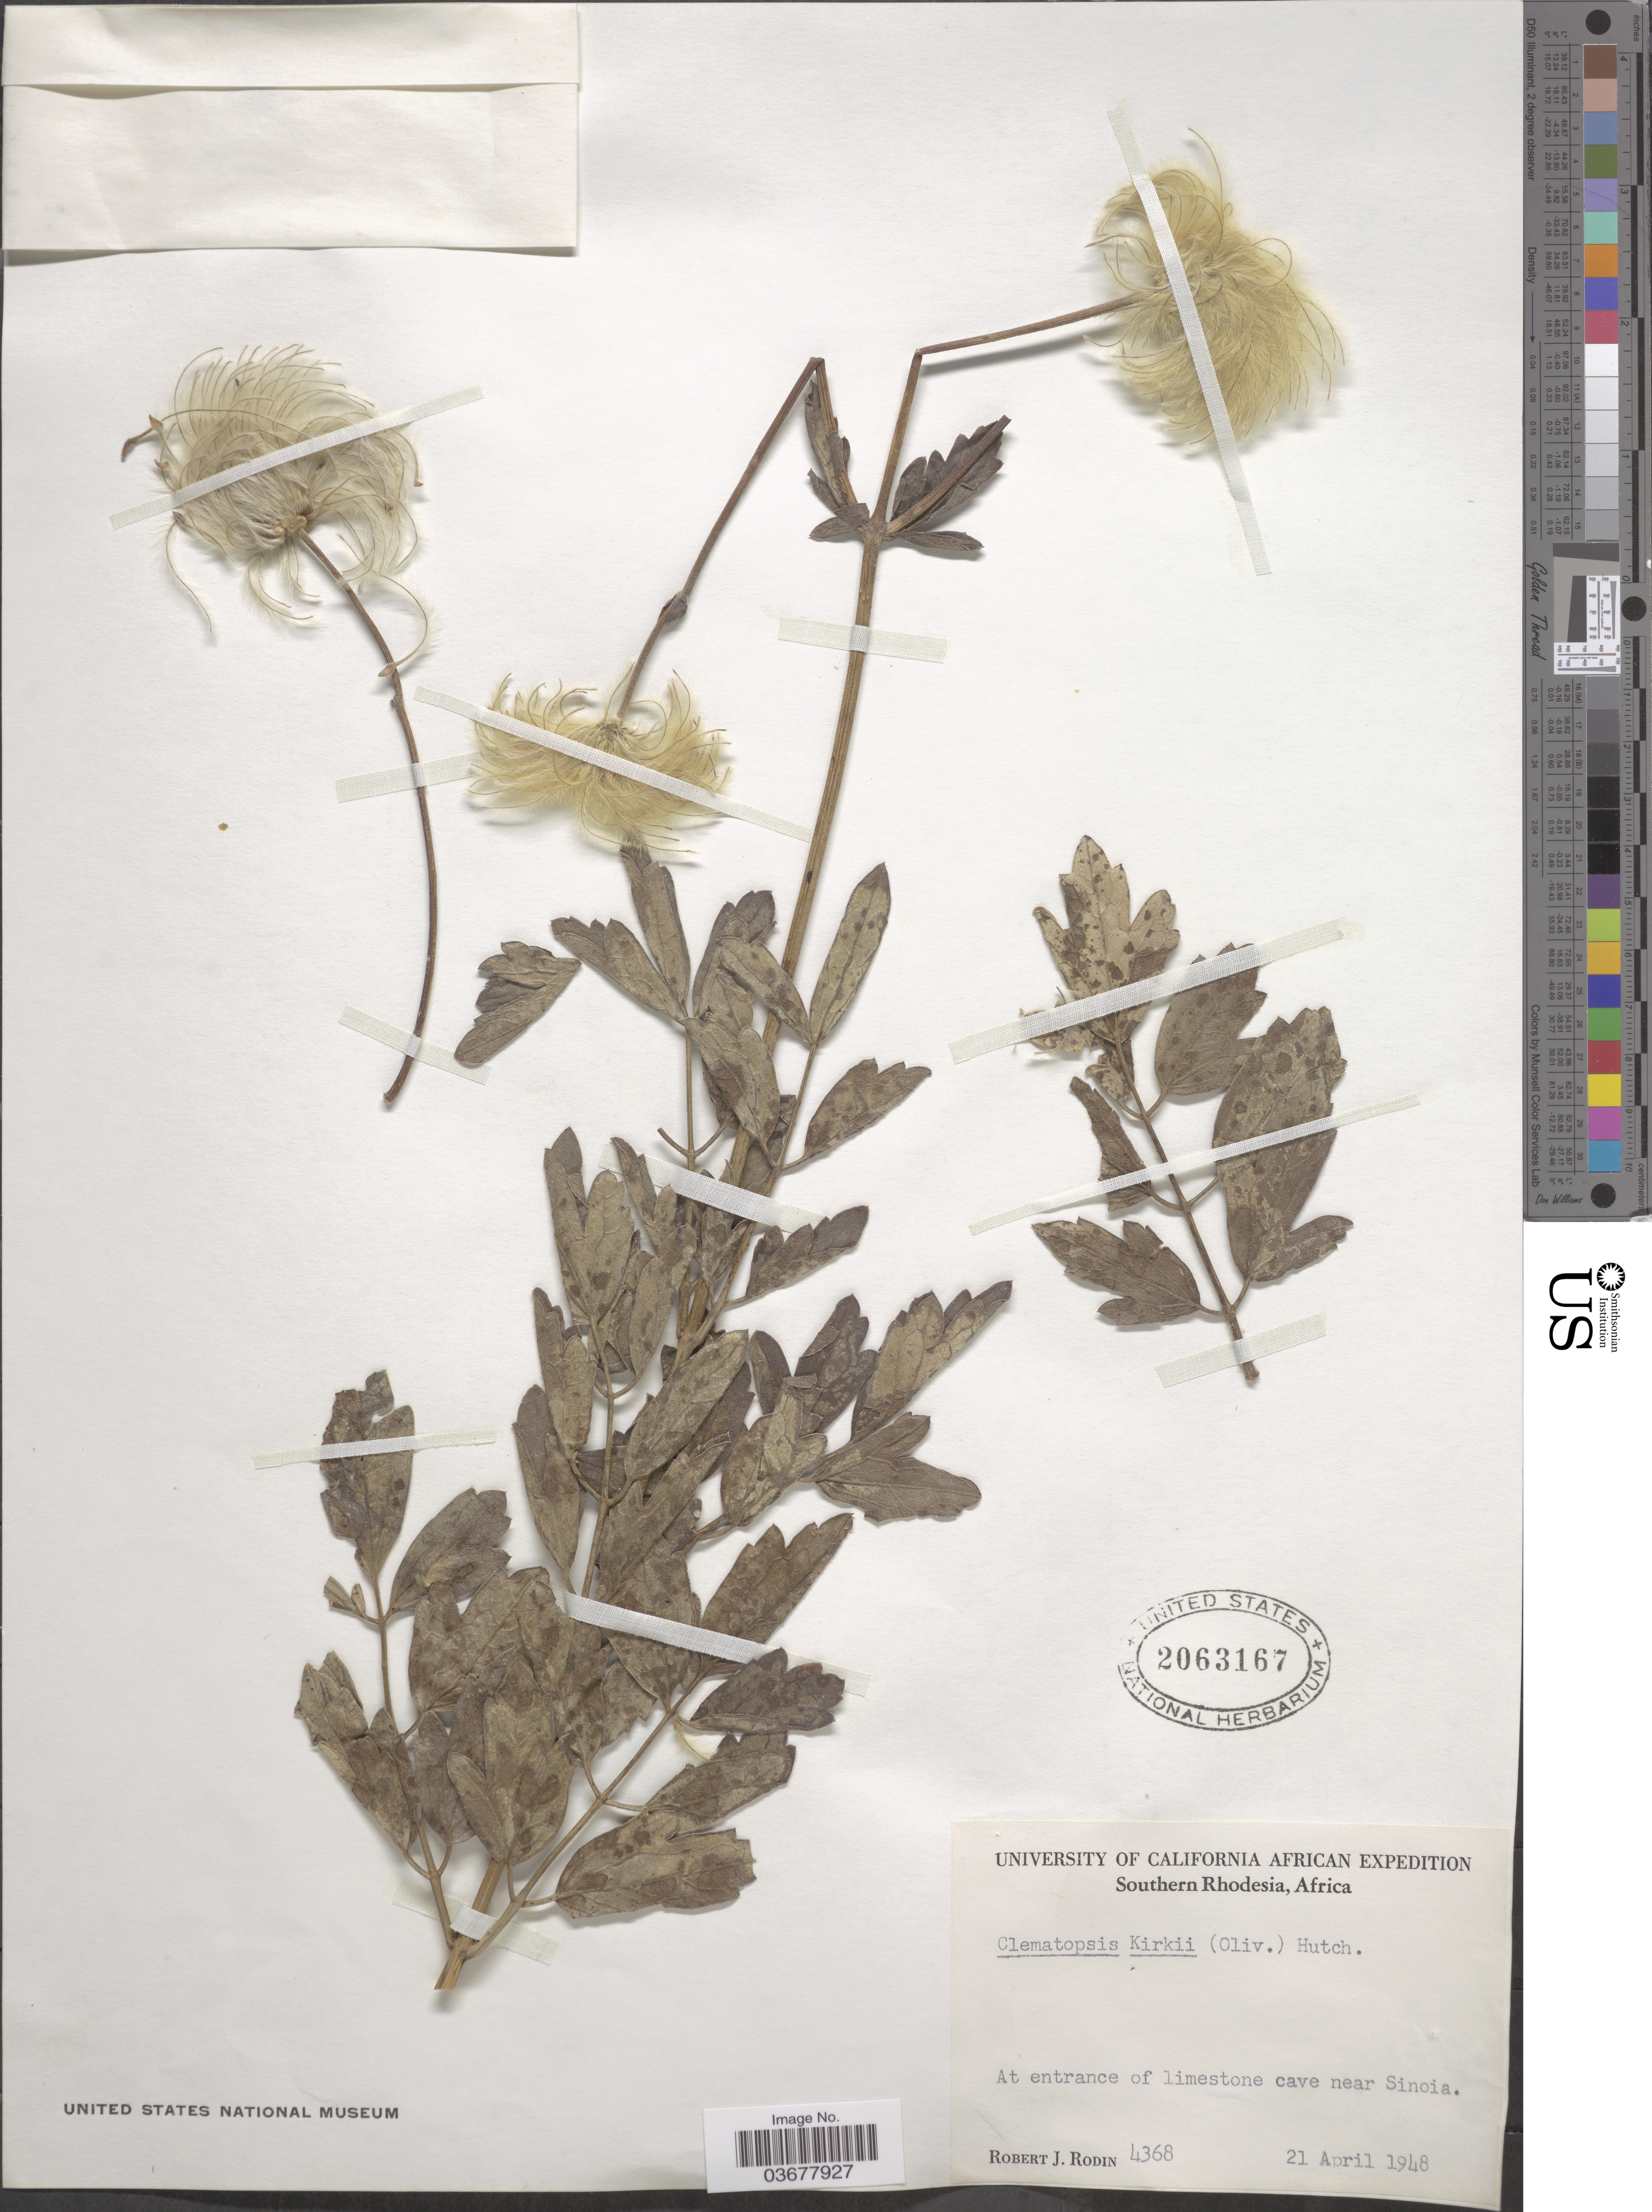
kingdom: Plantae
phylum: Tracheophyta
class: Magnoliopsida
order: Ranunculales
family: Ranunculaceae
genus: Clematis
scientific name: Clematis kirkii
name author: Oliv.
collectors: R. J. Rodin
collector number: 4368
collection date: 1948-04-21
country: Zimbabwe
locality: Southern Rhodesia, Africa. At entrance of limestone cave near Sinoia.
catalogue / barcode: US 2063167